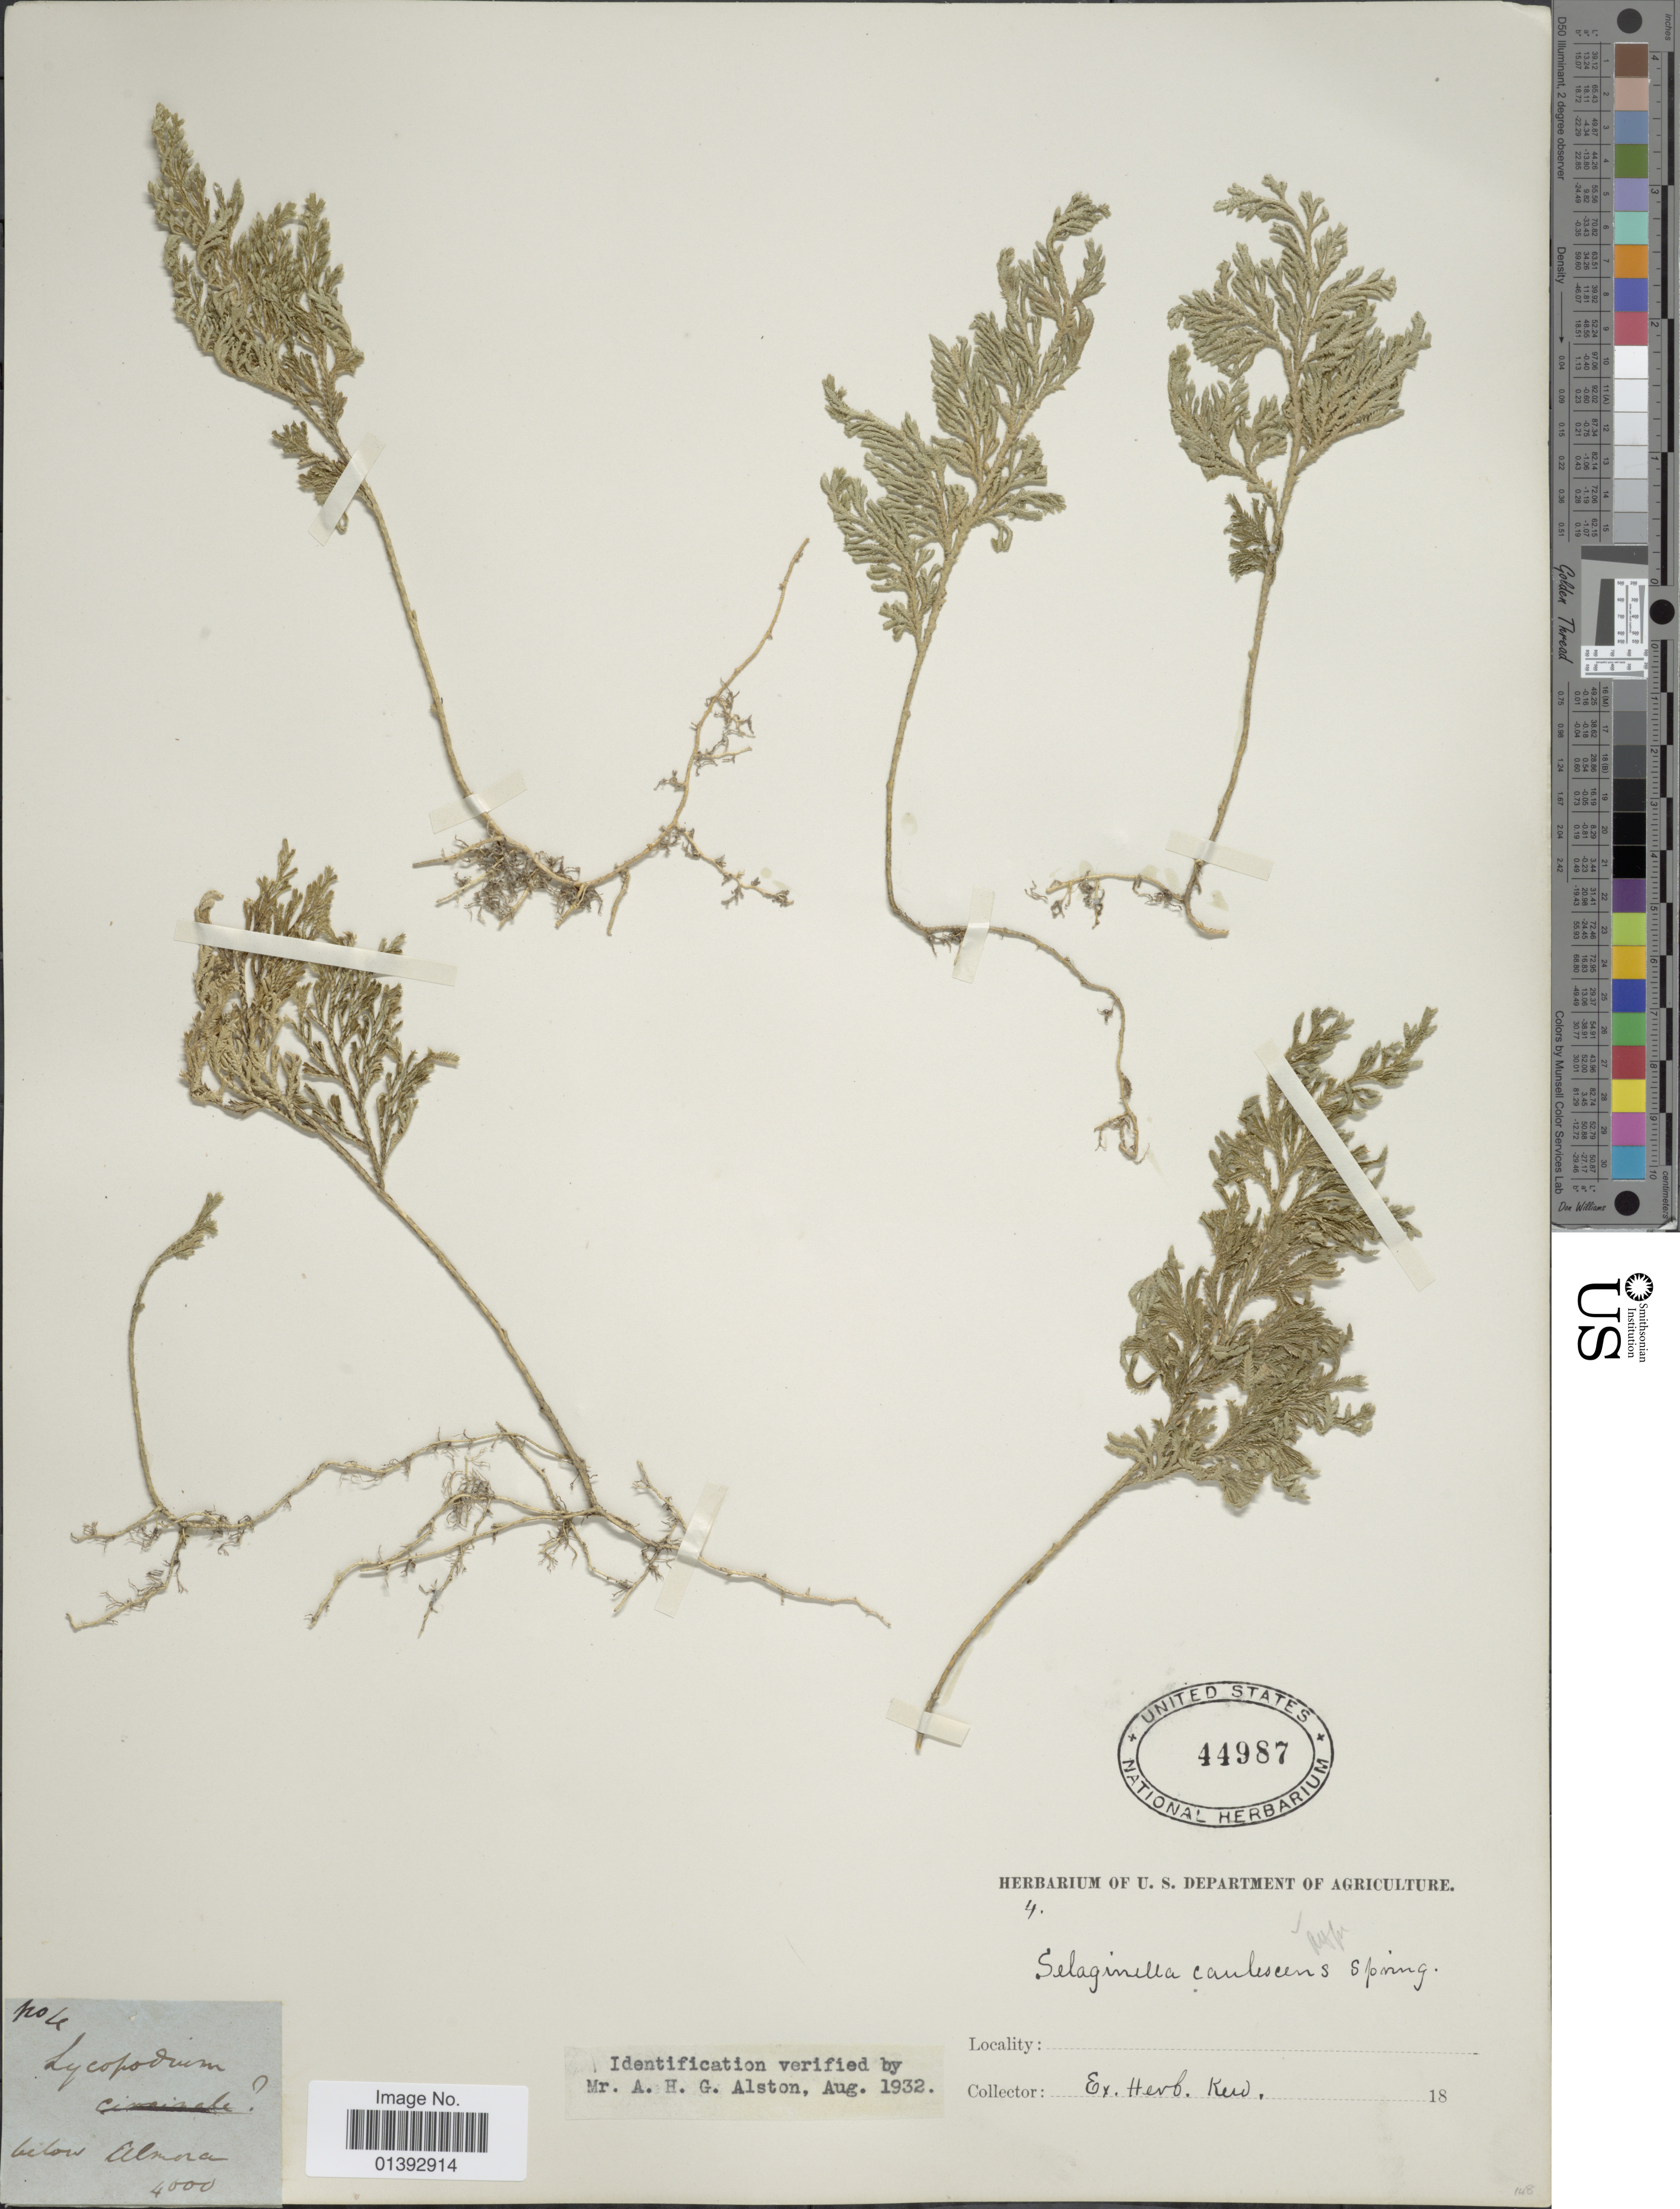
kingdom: Plantae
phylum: Tracheophyta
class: Lycopodiopsida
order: Selaginellales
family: Selaginellaceae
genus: Selaginella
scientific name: Selaginella involvens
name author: (Sw.) Spring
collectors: Kew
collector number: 4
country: India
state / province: Uttarakhand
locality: Kumaun. Below Almora.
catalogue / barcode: US 44987